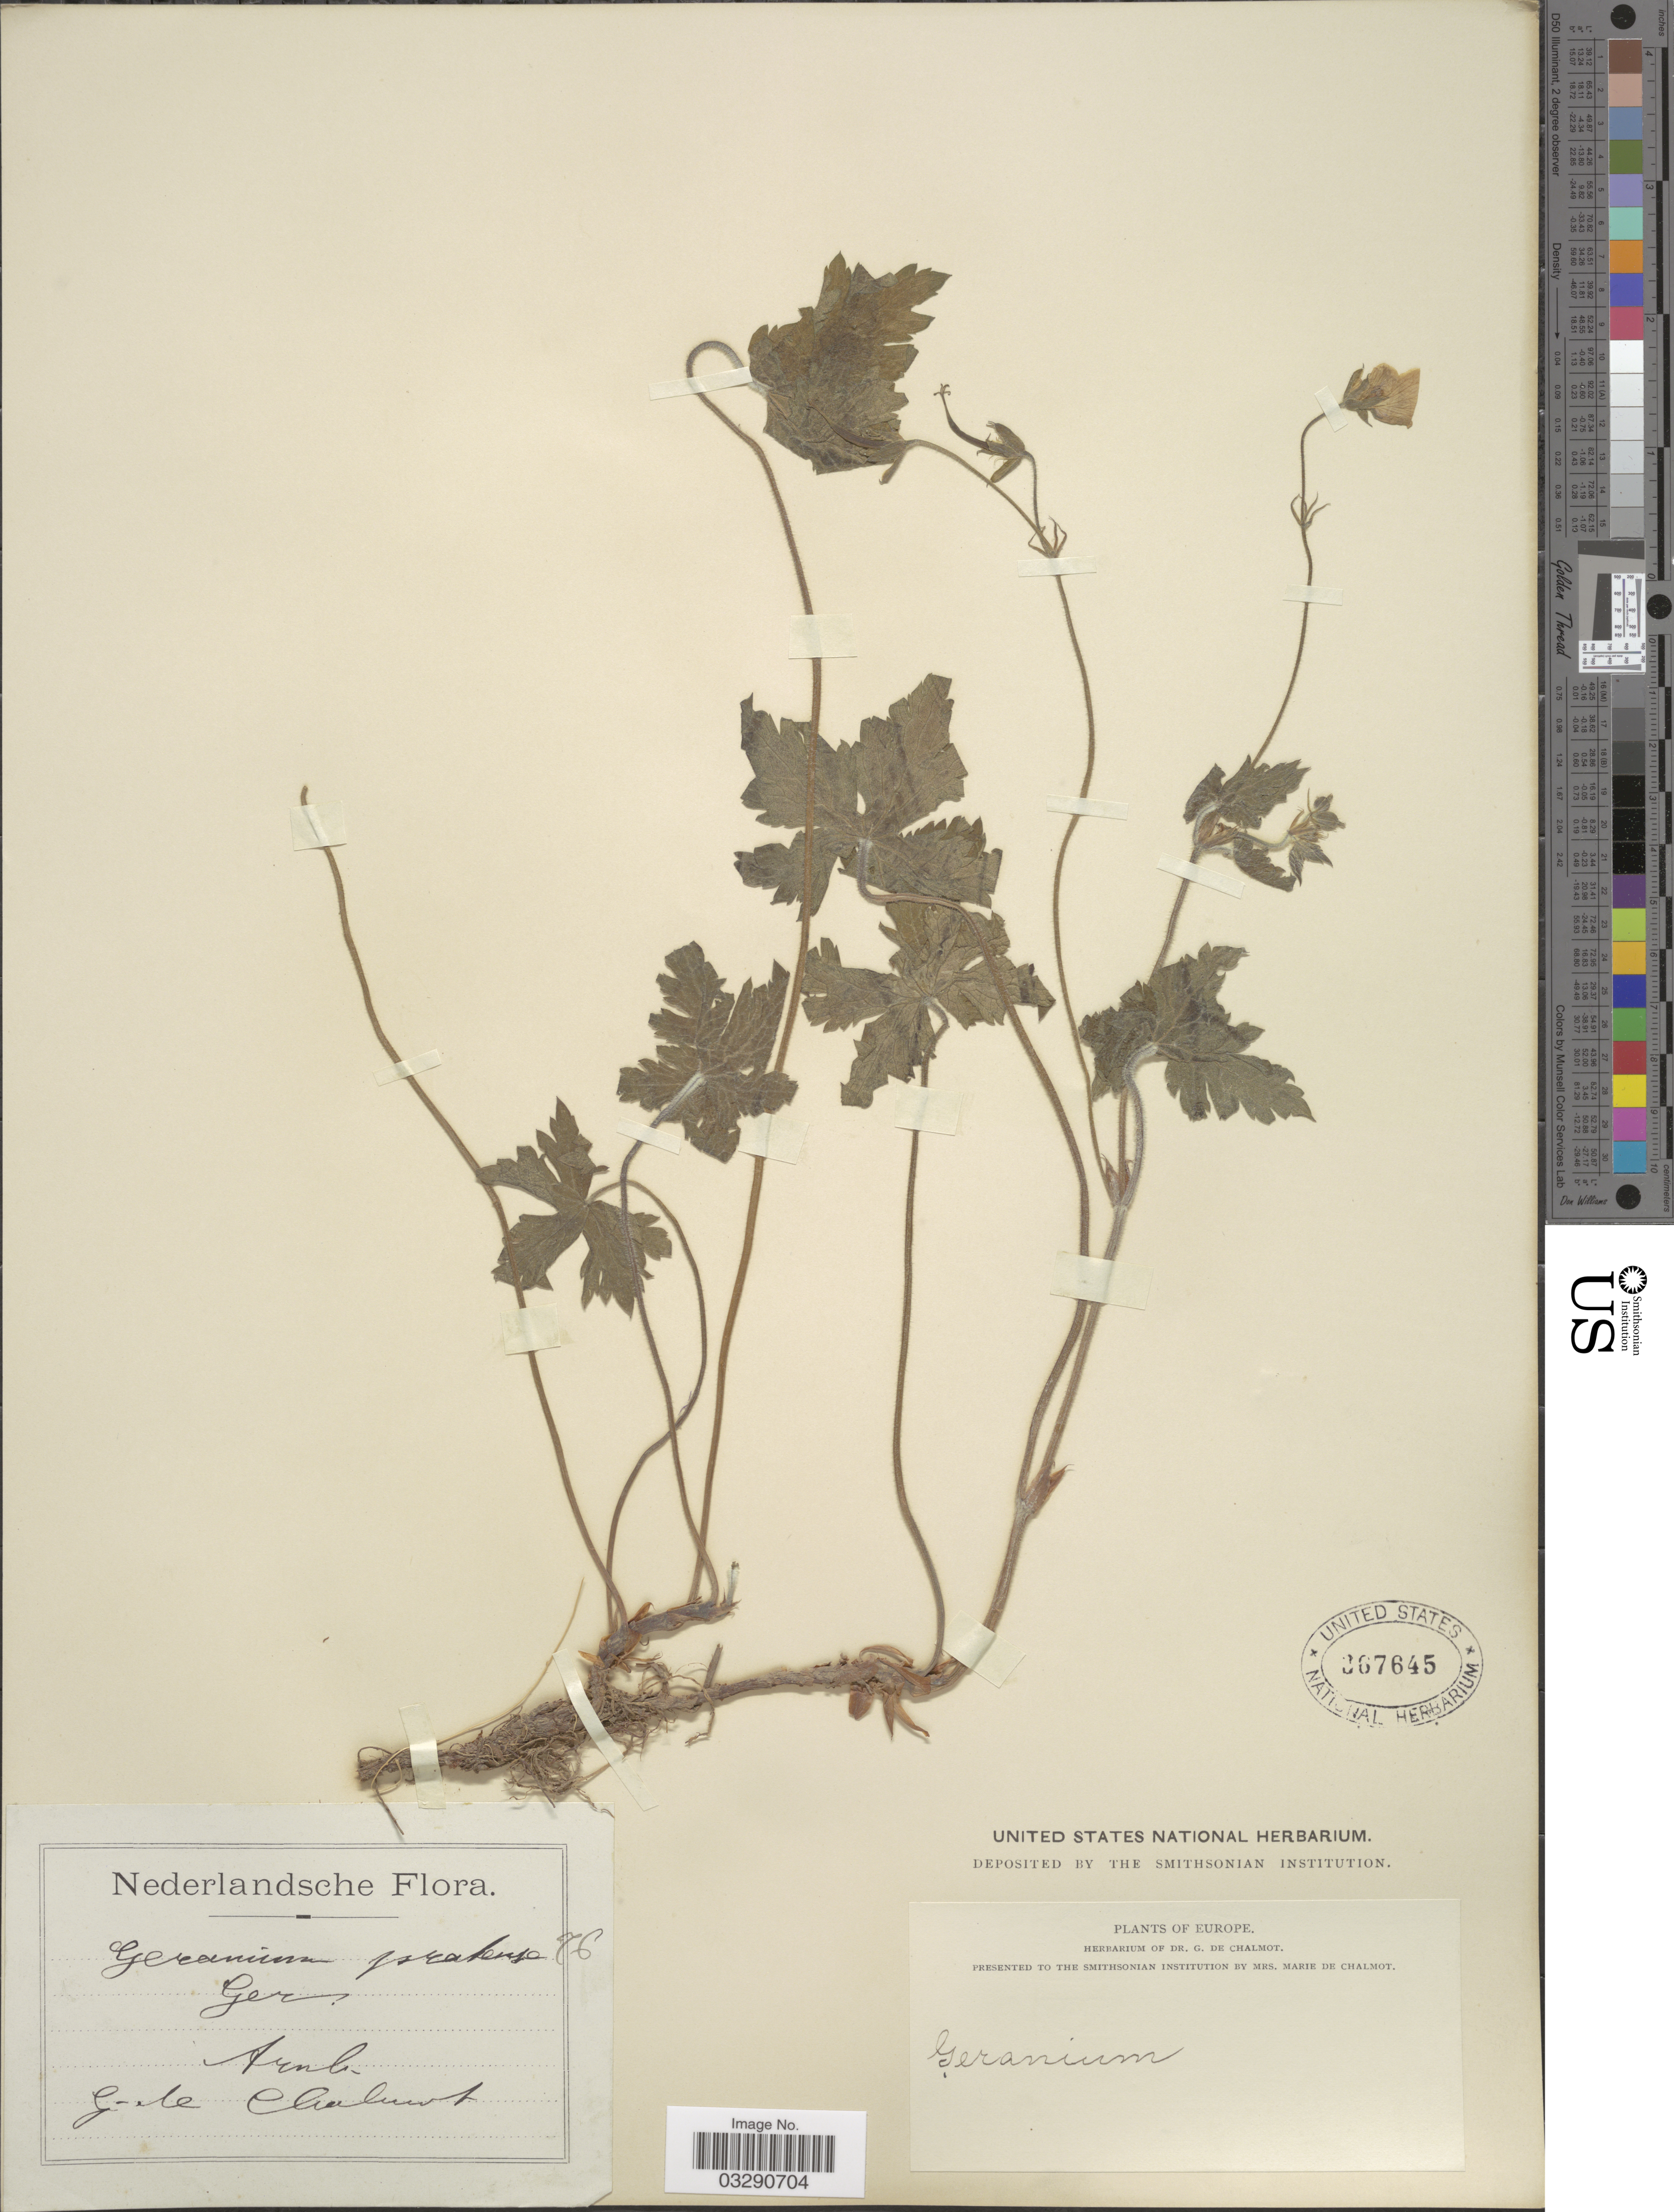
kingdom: Plantae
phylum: Tracheophyta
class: Magnoliopsida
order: Geraniales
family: Geraniaceae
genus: Geranium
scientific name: Geranium pratense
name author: L.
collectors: G. de Chalmot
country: Netherlands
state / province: Gelderland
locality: Arnh.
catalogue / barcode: US 367645